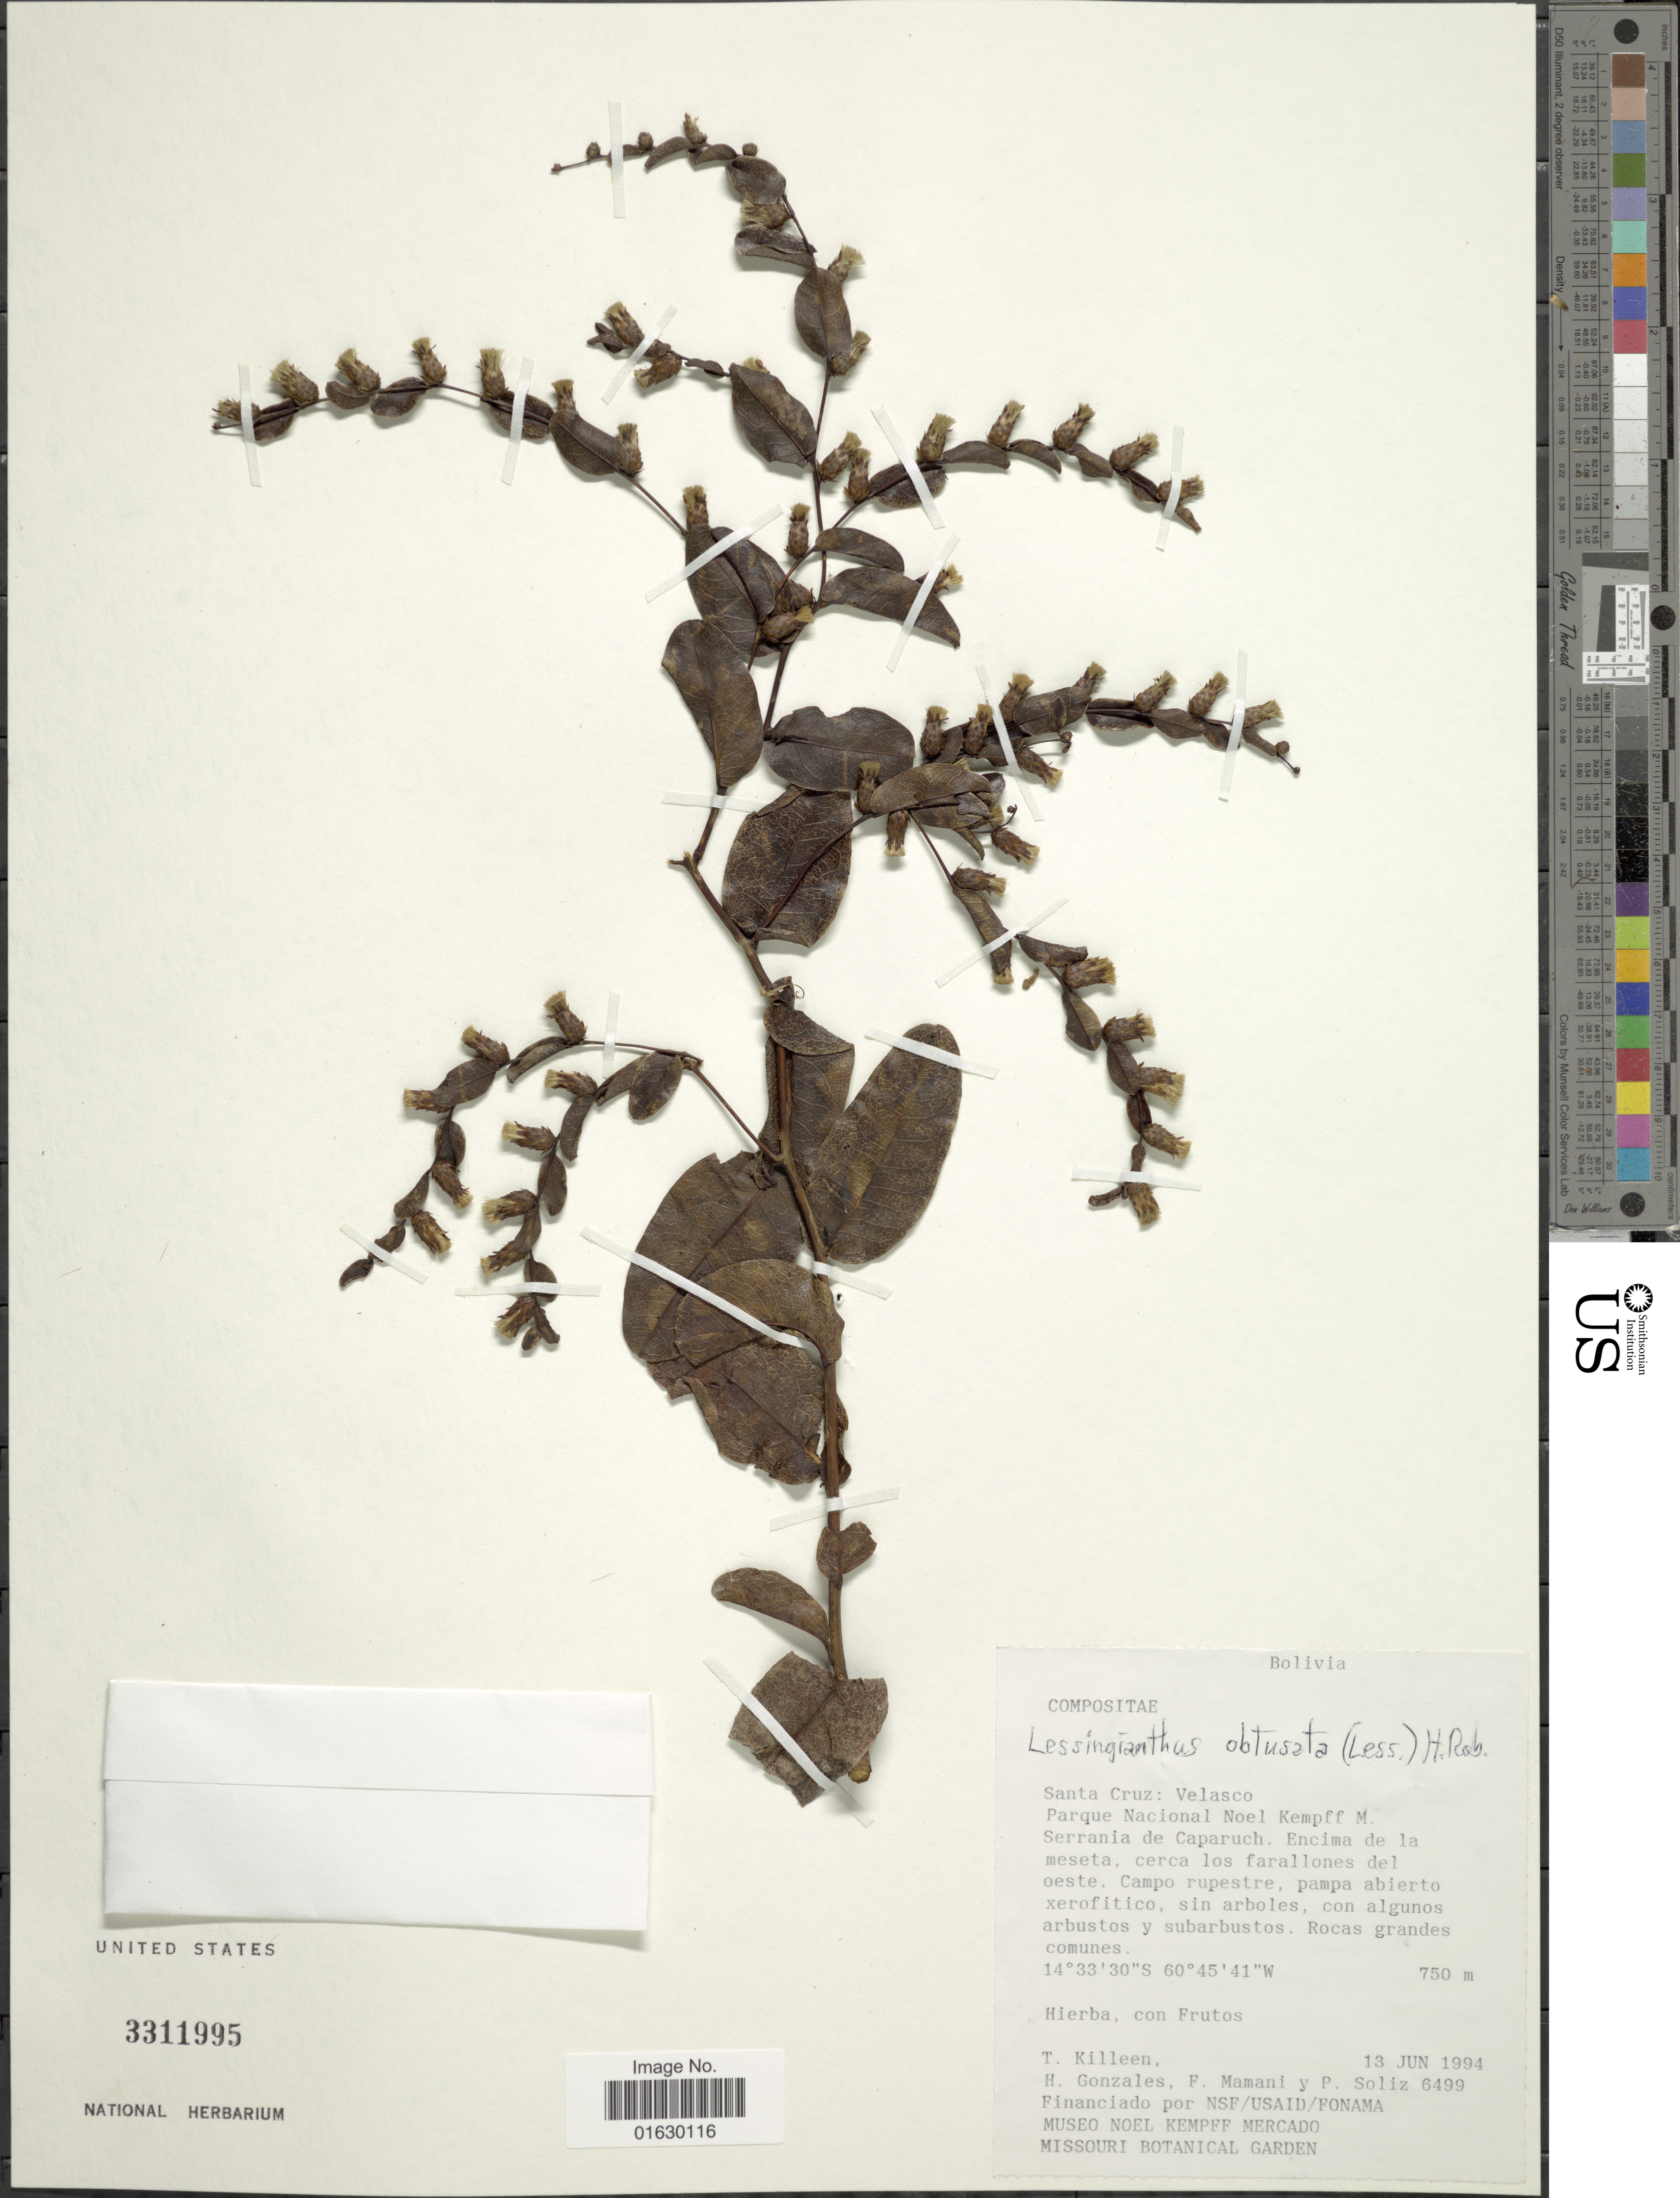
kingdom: Plantae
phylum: Tracheophyta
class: Magnoliopsida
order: Asterales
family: Asteraceae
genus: Lessingianthus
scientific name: Lessingianthus obtusatus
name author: (Less.) H. Rob.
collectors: T. J. Killeen, H. Gonzales, F. Mamani & P. Soliz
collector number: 6499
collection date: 1994-06-13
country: Bolivia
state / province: Santa Cruz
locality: Santa Cruz, Velasco, Parque Nacional Noel kempff M. Serrania de Caparuch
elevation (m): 750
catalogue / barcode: US 3311995